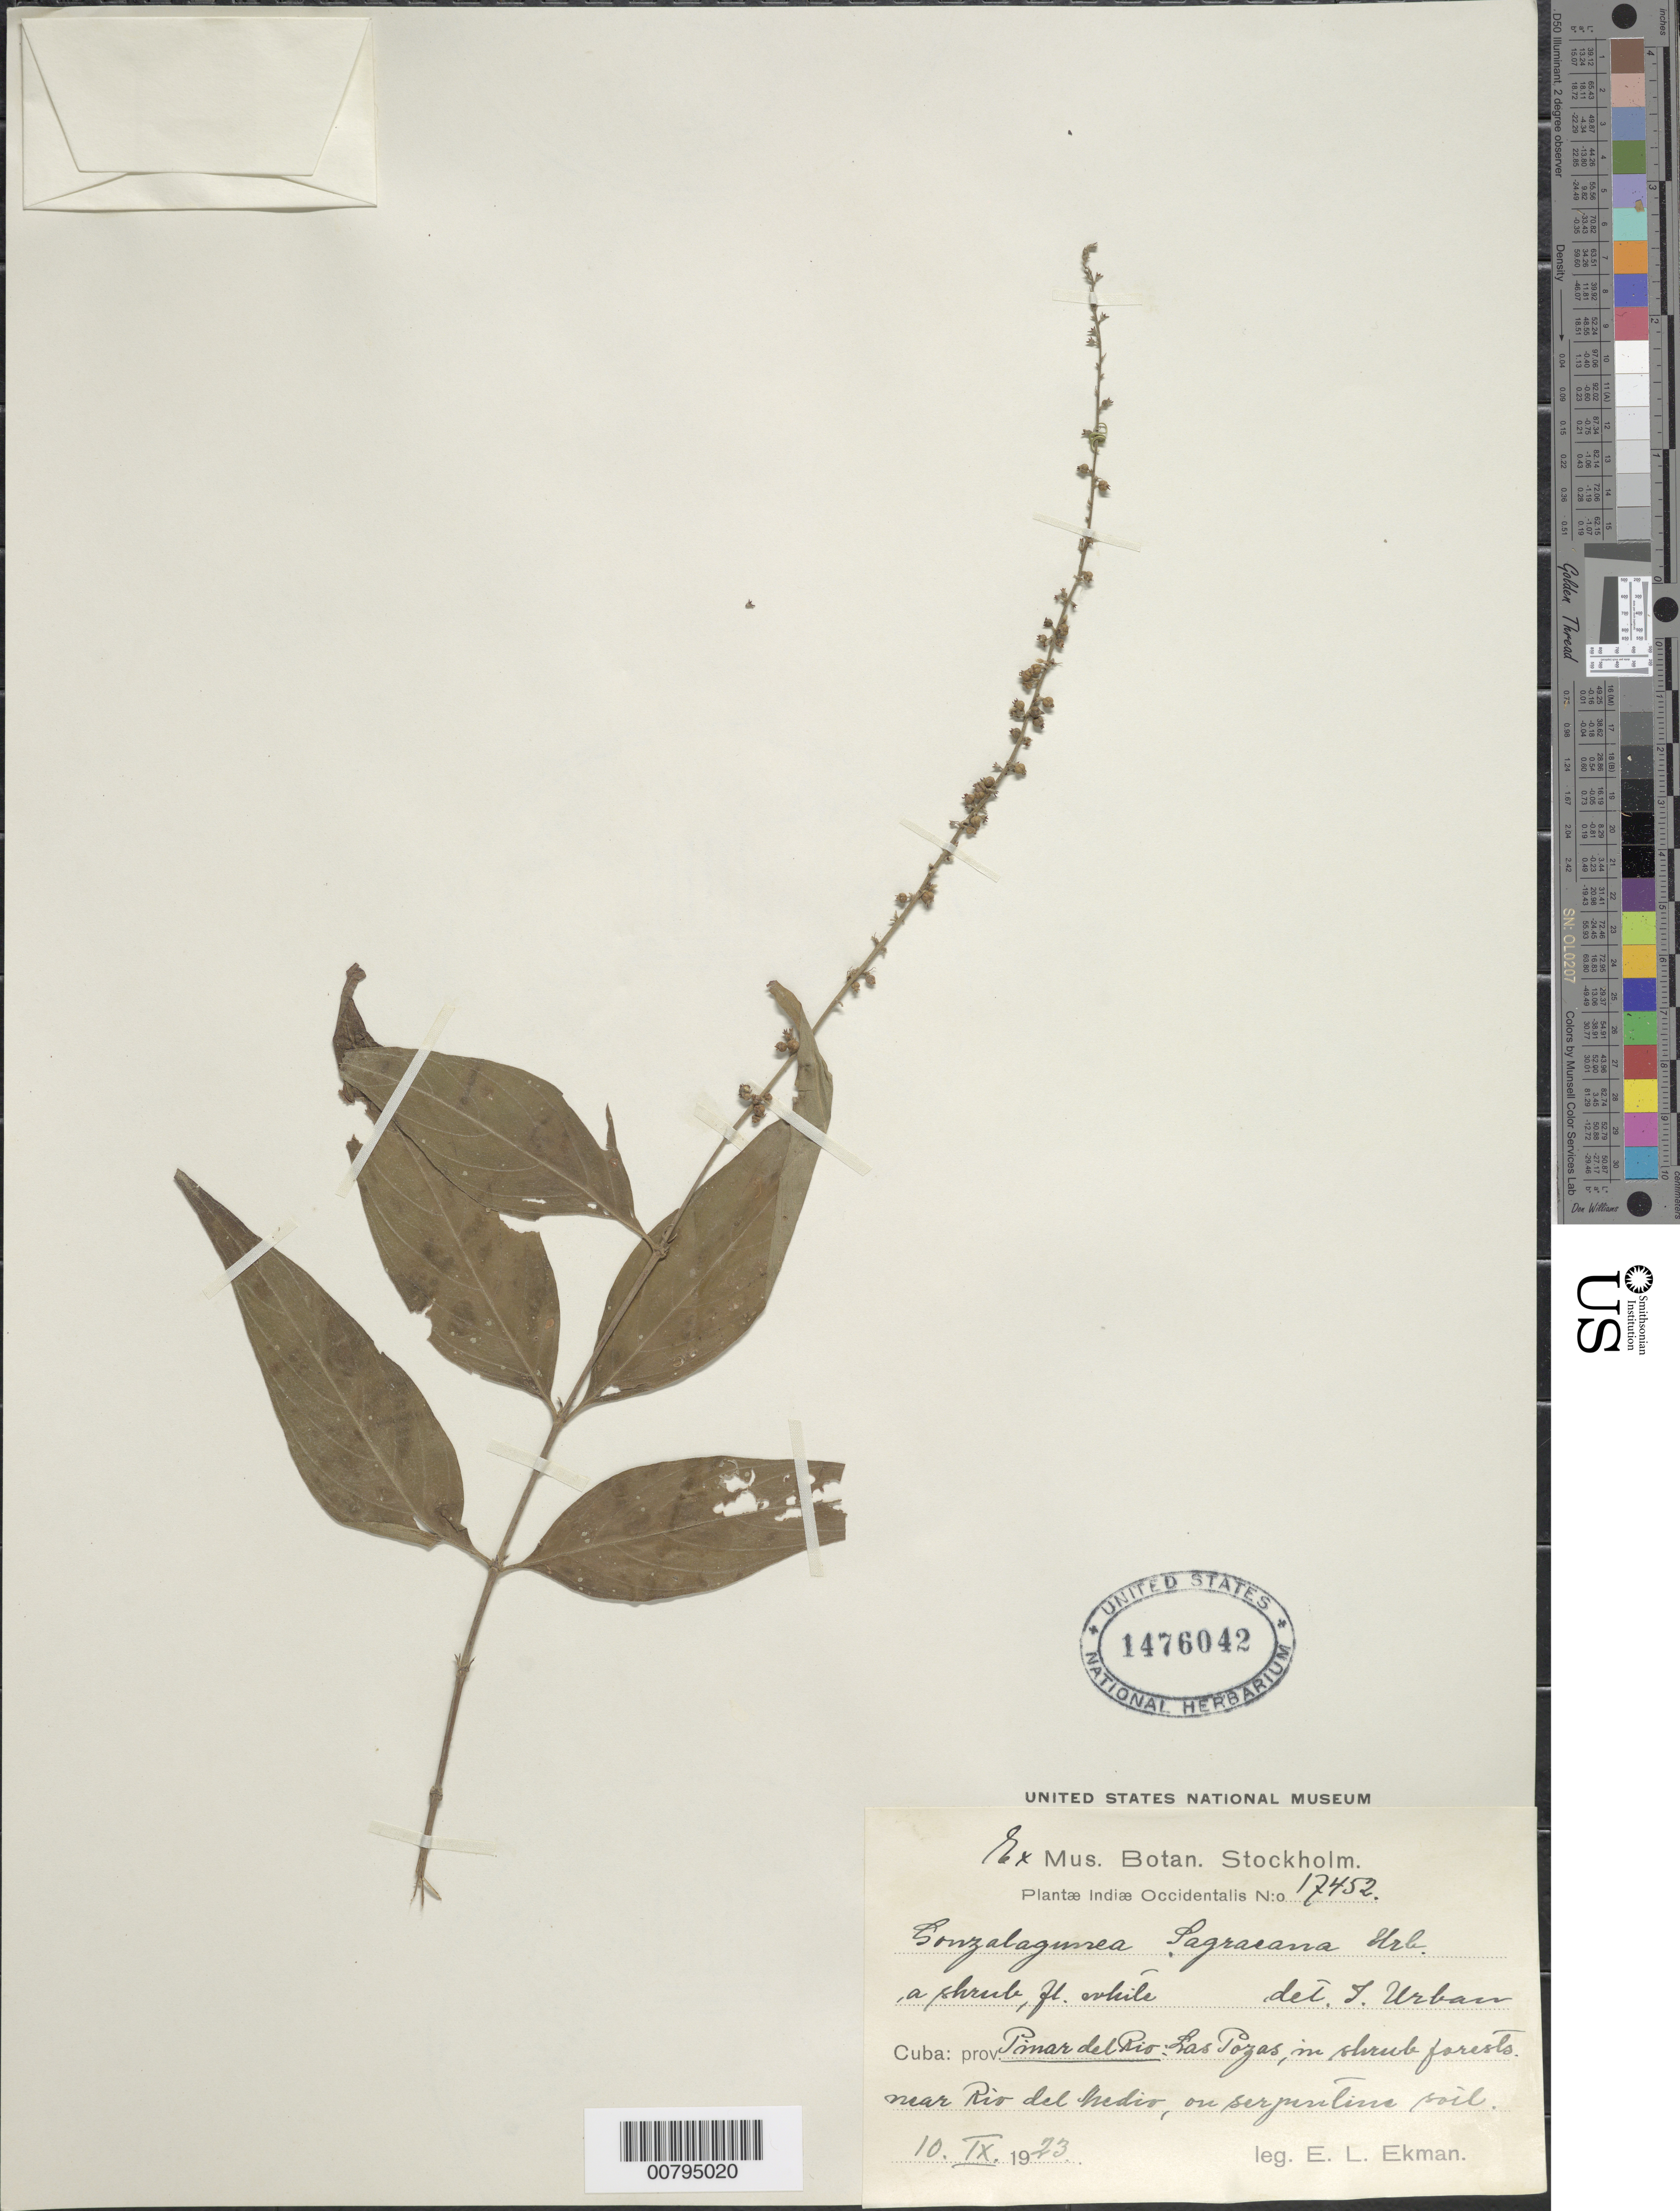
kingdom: Plantae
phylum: Tracheophyta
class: Magnoliopsida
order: Gentianales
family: Rubiaceae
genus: Gonzalagunia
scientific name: Gonzalagunia sagraeana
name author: Urb.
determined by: Urban, Ignatz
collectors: E. L. Ekman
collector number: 17452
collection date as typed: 10 Sep 1923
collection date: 1923-09-10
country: Cuba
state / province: Pinar del Río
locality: Las Pozas. Near Rio del hedio.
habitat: In shrub forests near river, on serpentine soil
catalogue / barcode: US 1476042